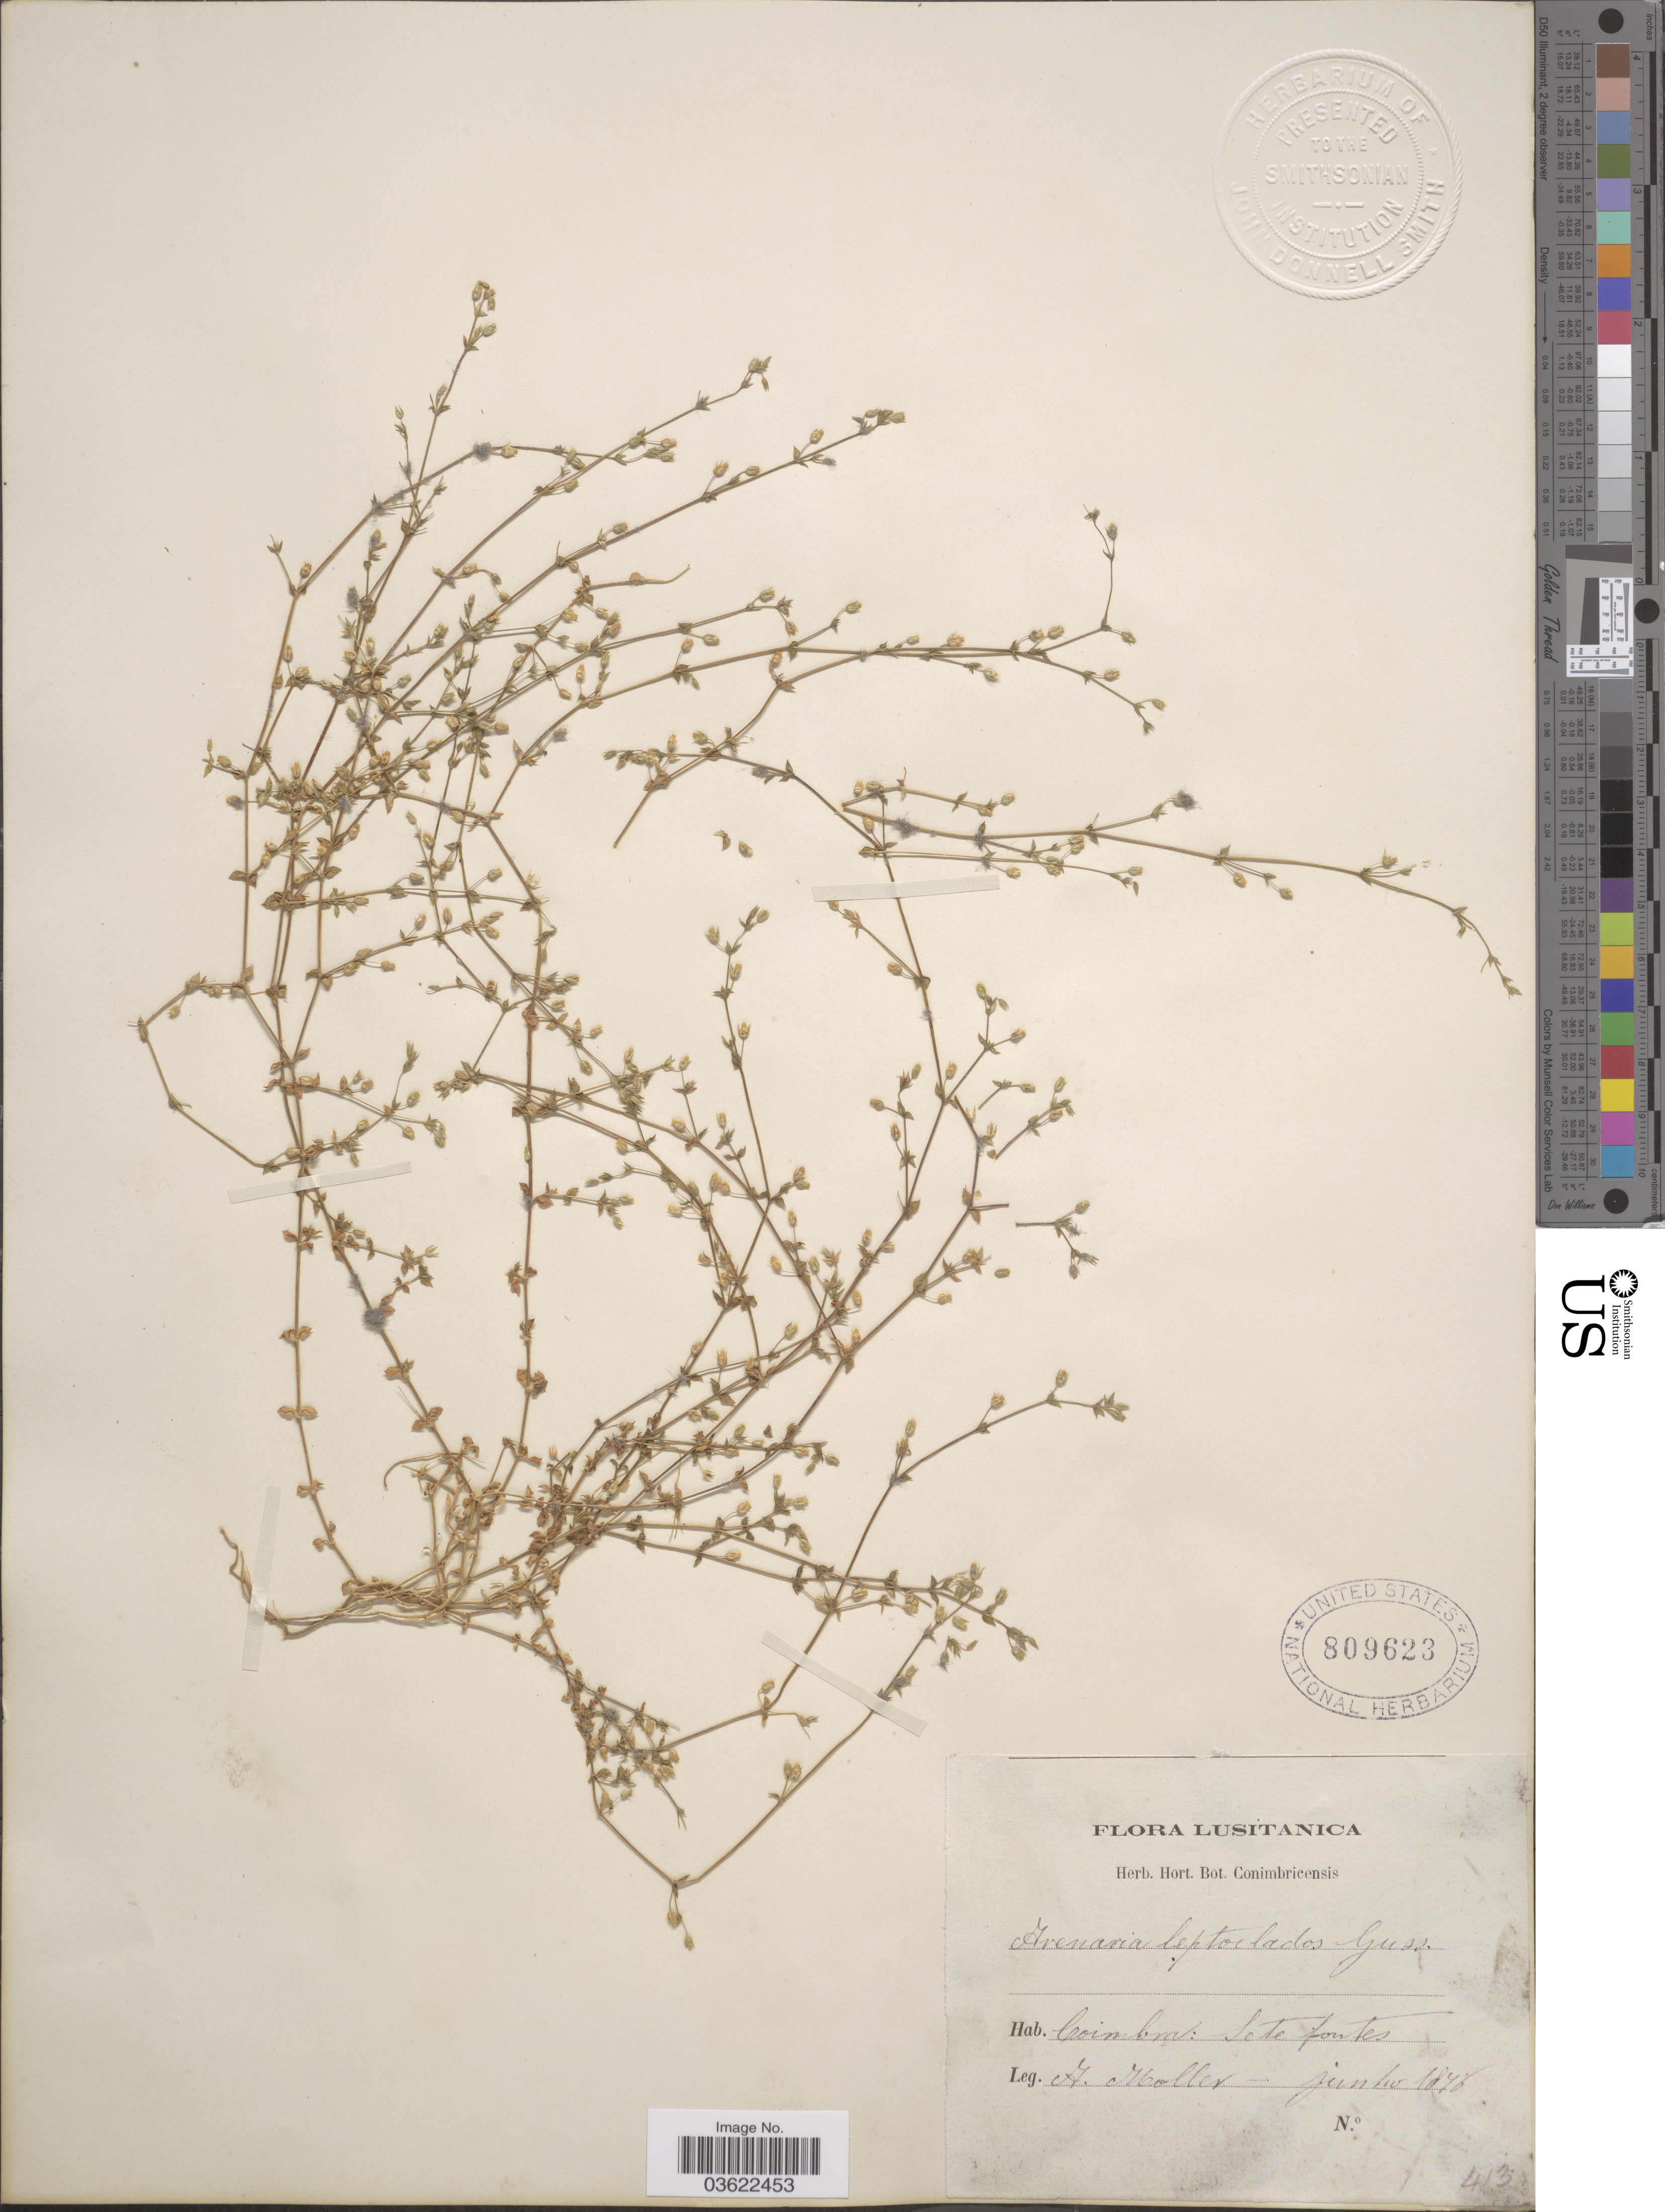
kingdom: Plantae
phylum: Tracheophyta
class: Magnoliopsida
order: Caryophyllales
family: Caryophyllaceae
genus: Arenaria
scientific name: Arenaria leptoclados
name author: (Rchb.) Gussone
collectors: A. Moller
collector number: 413?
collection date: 1876-06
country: Portugal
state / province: Coimbra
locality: Lusitanica. Sete fontes.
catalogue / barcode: US 809623